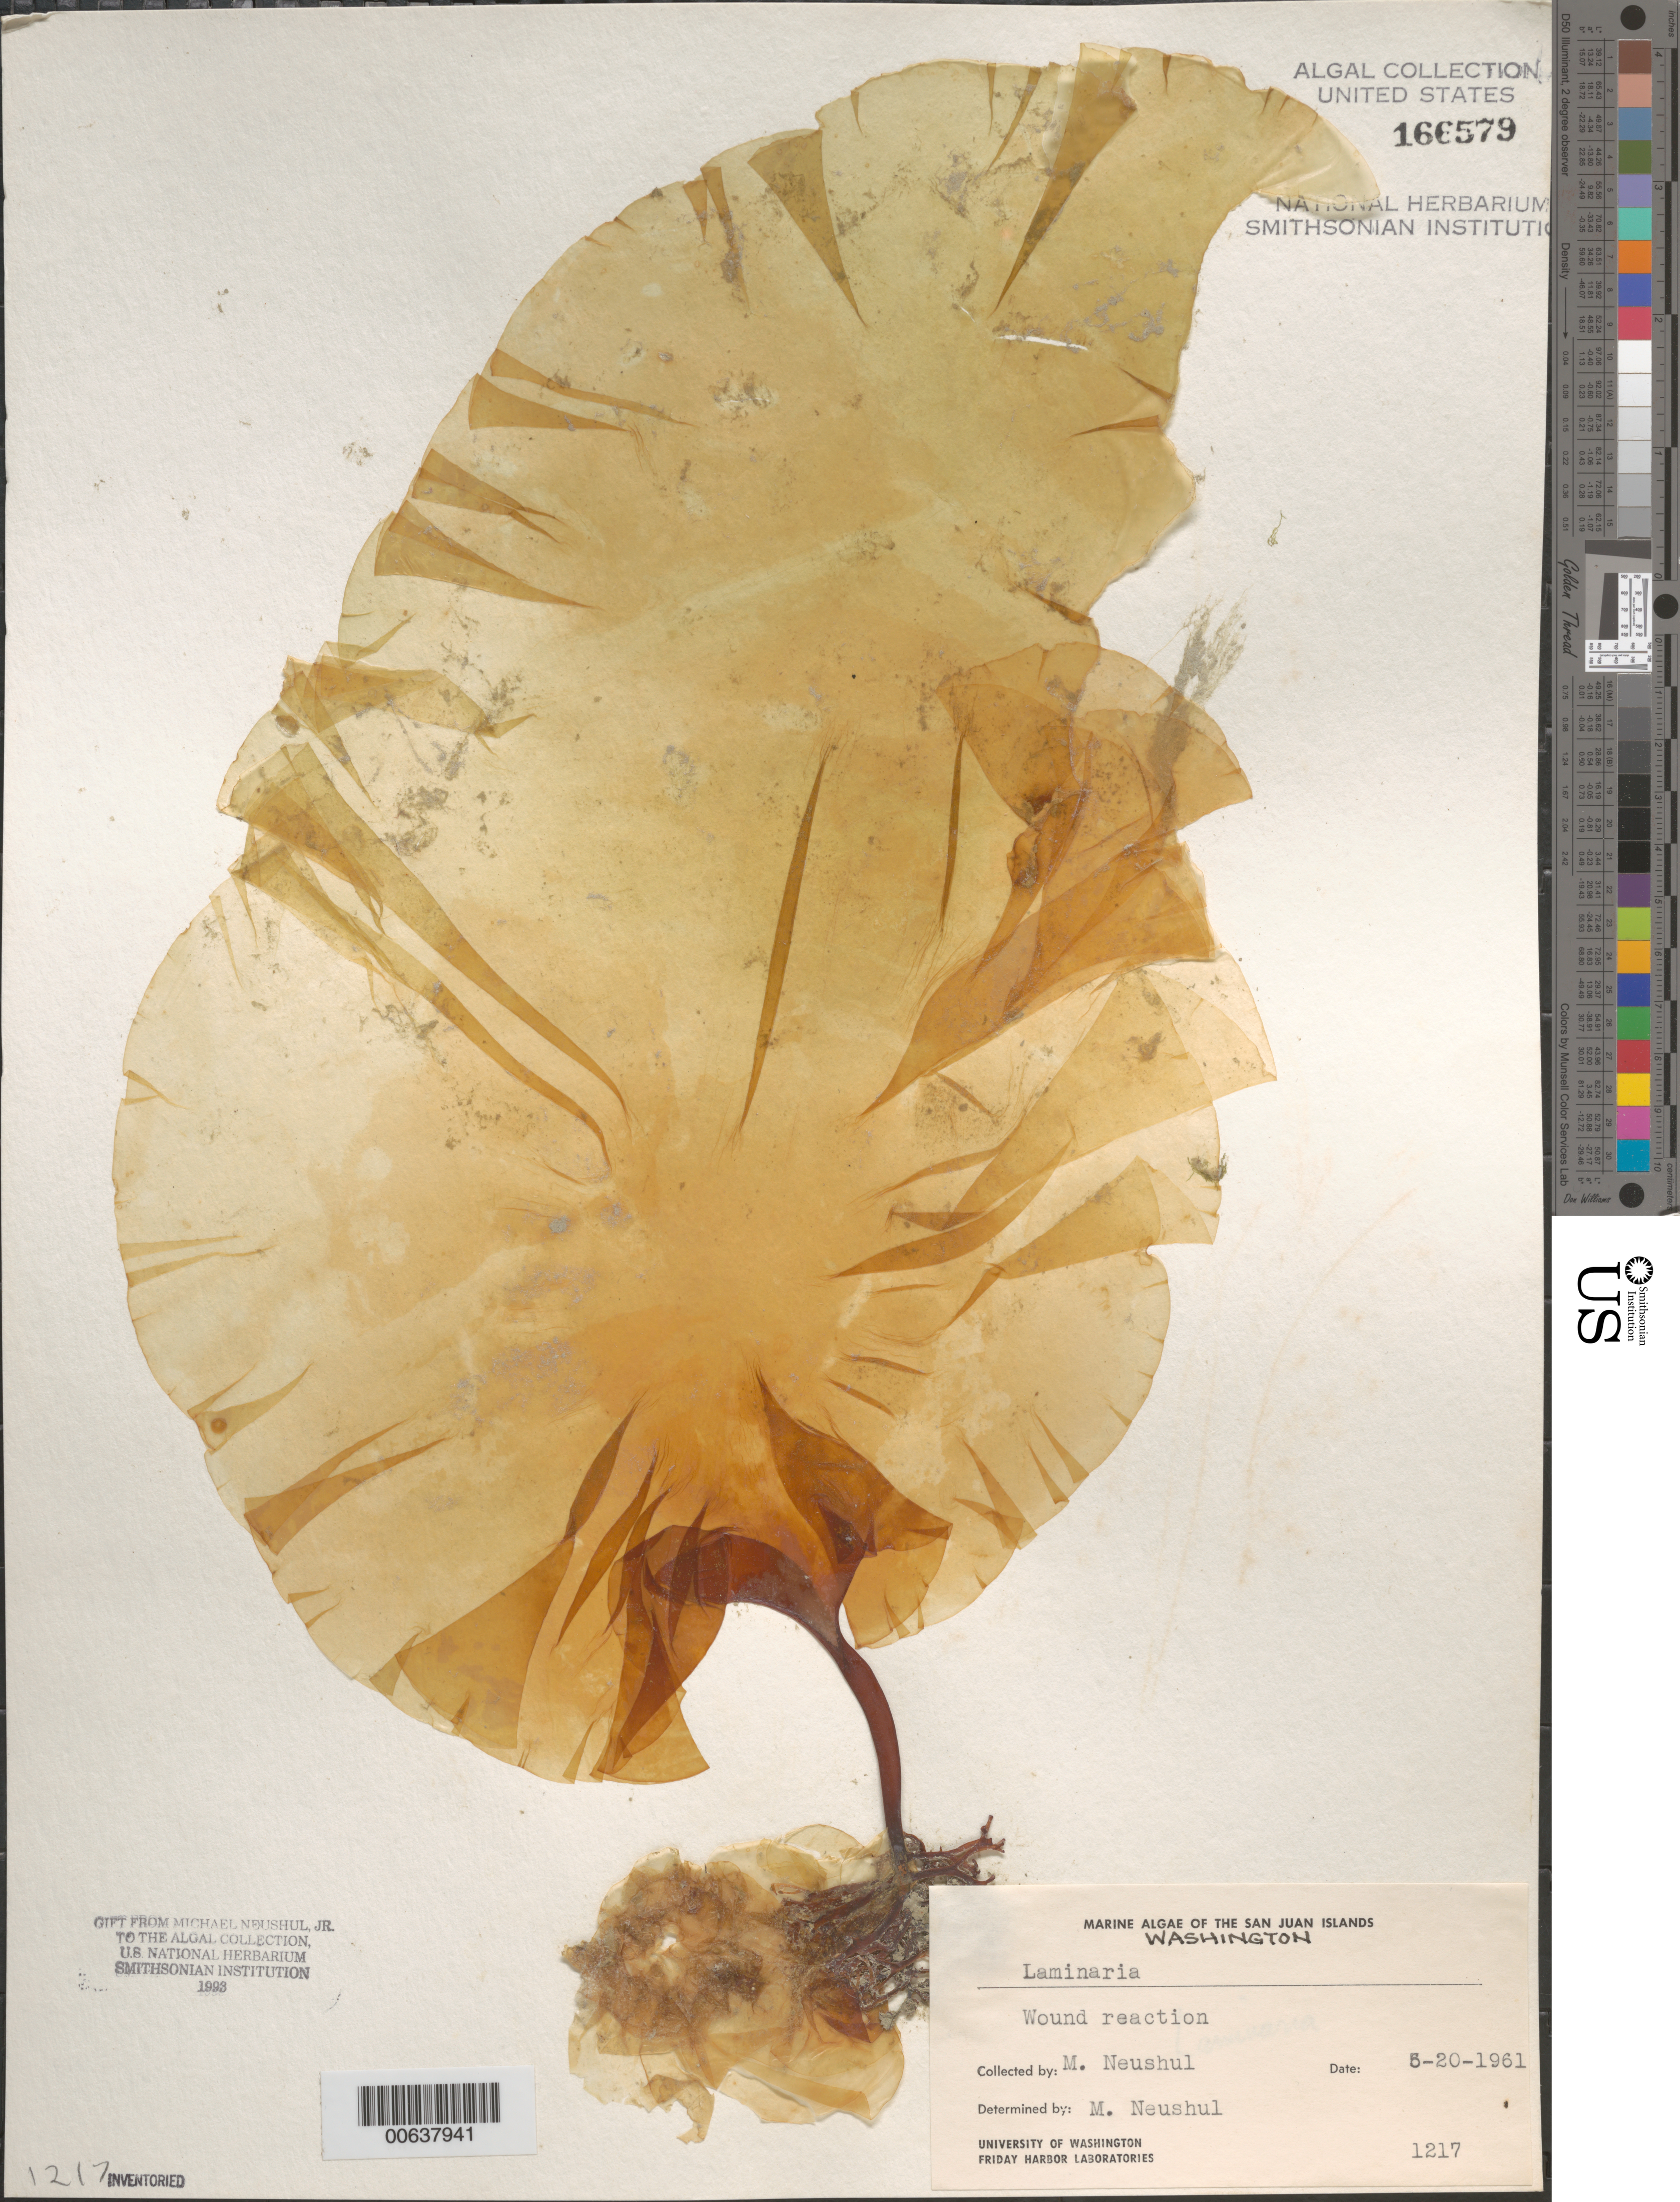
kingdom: Chromista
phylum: Ochrophyta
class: Phaeophyceae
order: Laminariales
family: Laminariaceae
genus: Laminaria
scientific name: Laminaria sp.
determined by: Neushul, M.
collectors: M. Neushul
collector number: Neushul 1217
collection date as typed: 20 Jun 1961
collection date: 1961-06-20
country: United States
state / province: Washington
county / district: San Juan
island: San Juan Islands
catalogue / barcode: US 166579